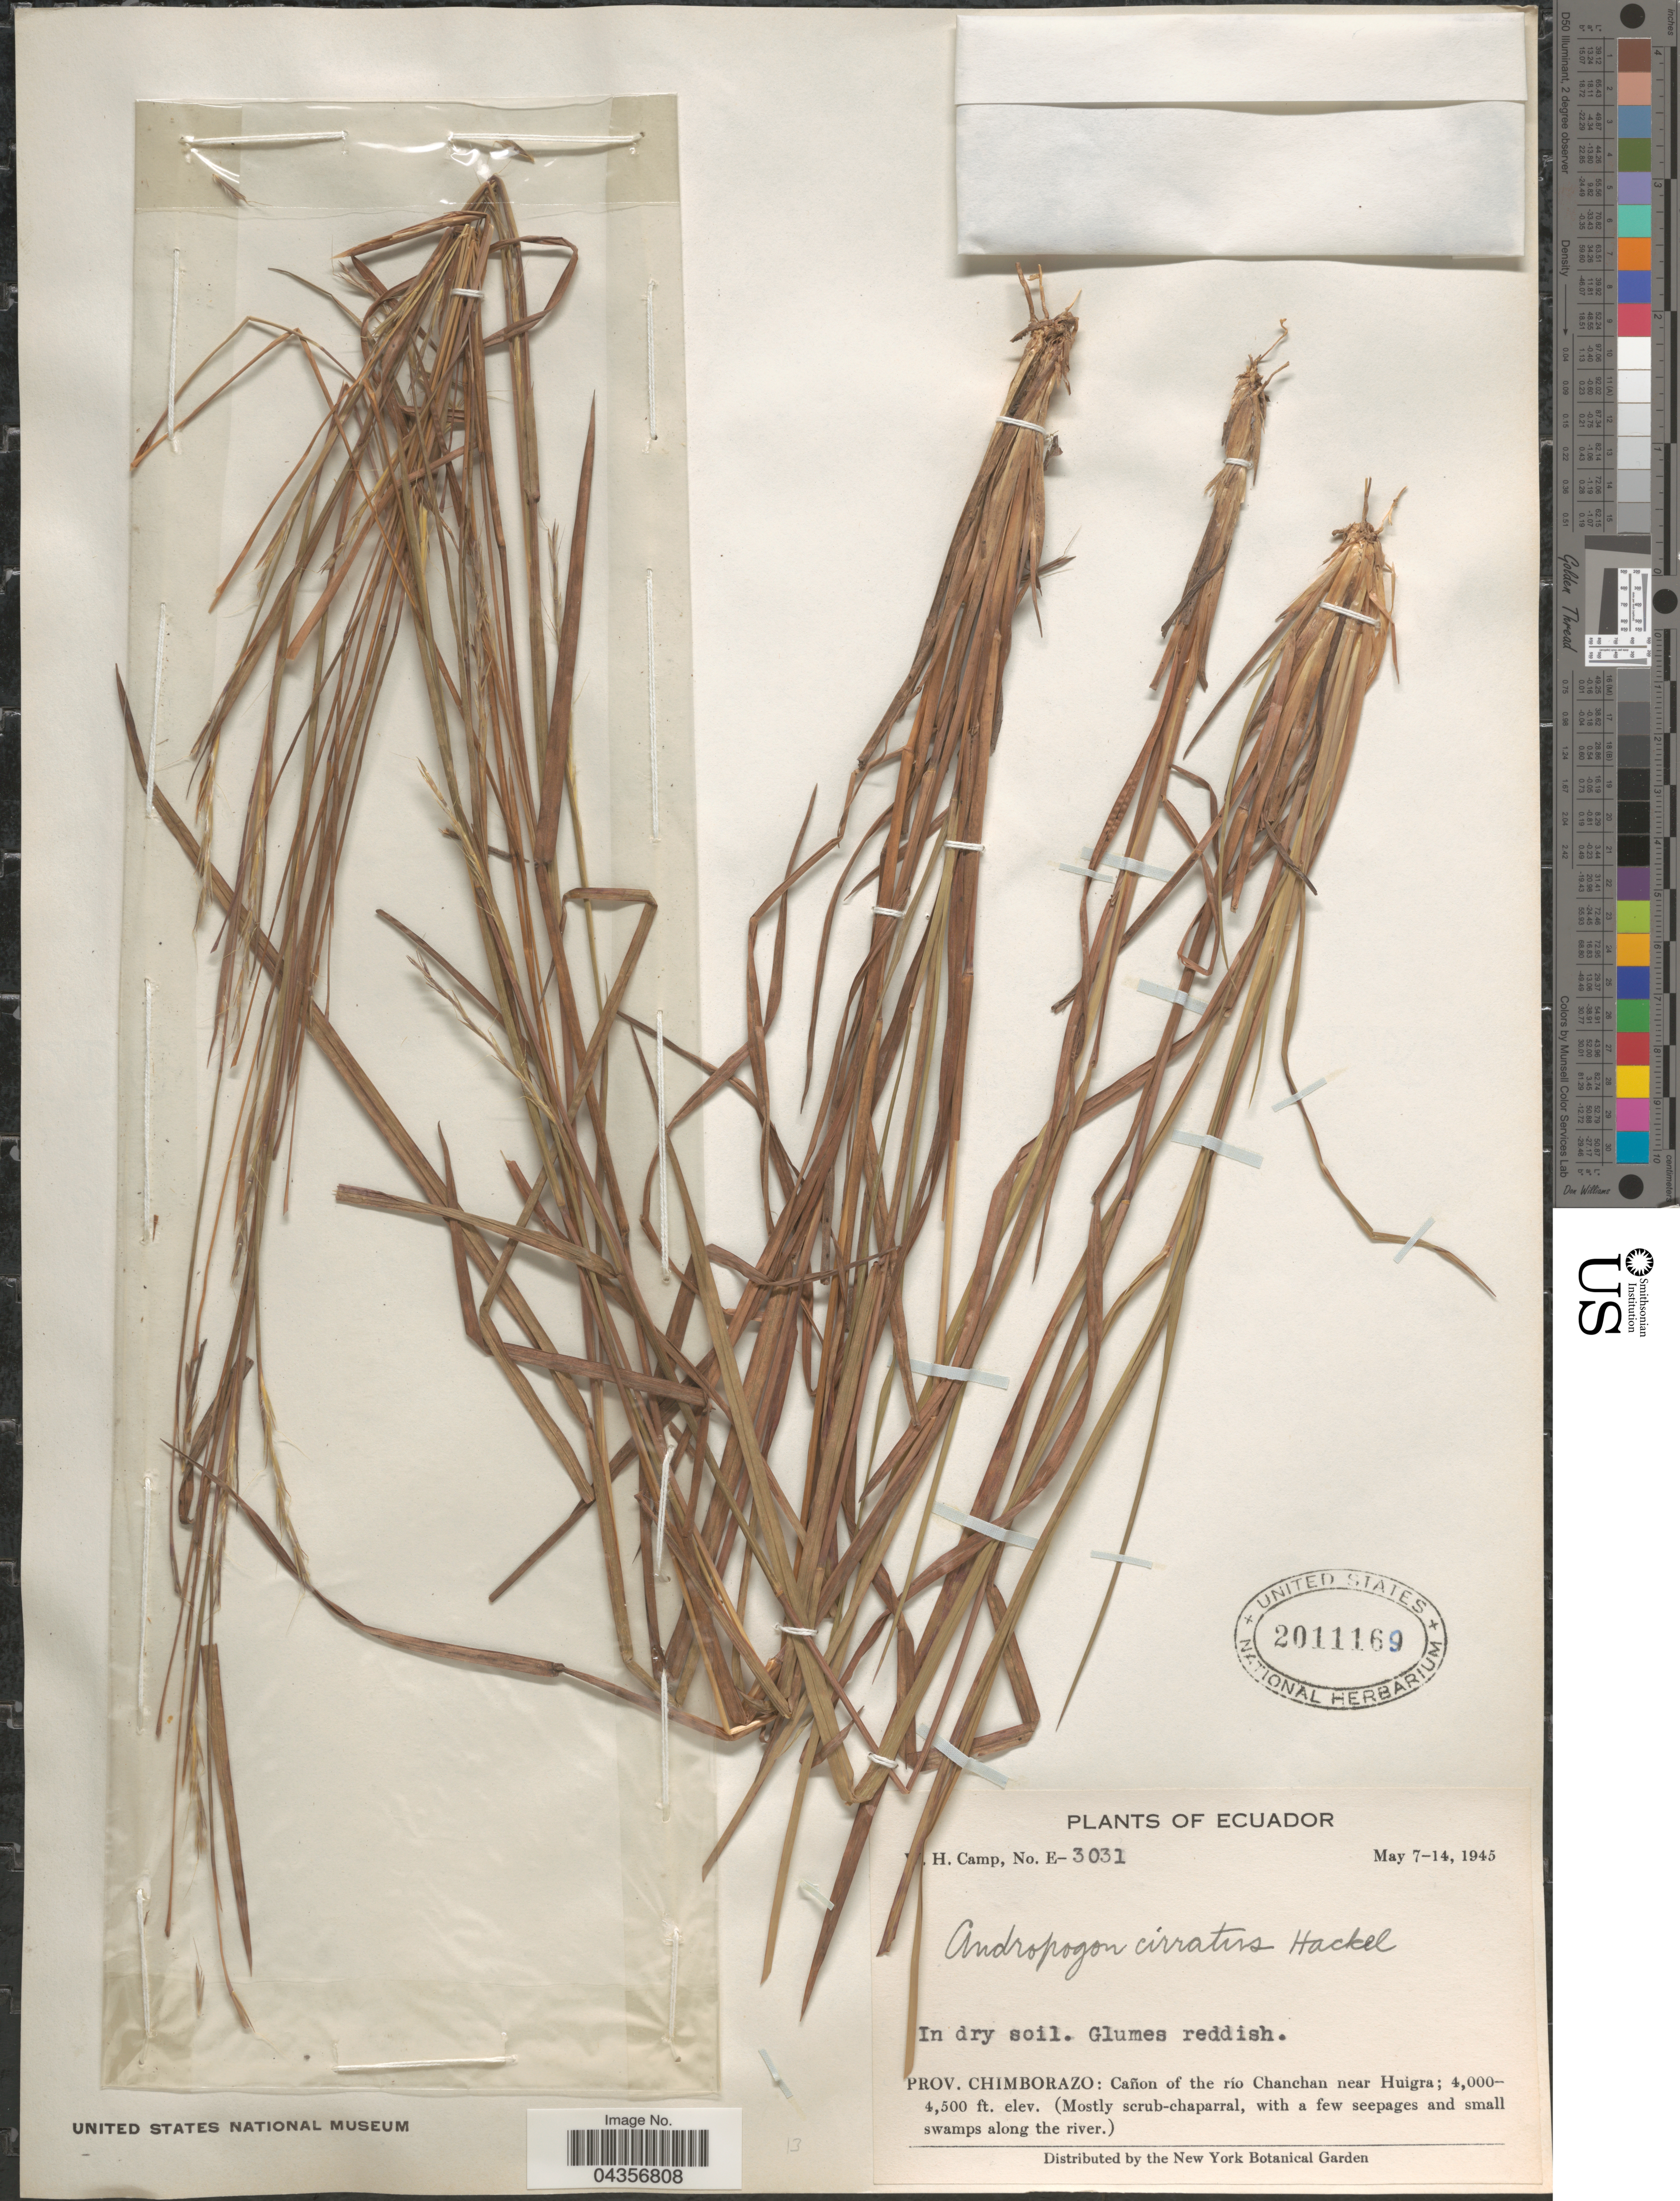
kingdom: Plantae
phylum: Tracheophyta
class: Liliopsida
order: Poales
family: Poaceae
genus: Schizachyrium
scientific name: Schizachyrium sanguineum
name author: (Retz.) Alston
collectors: W. H. Camp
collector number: E-3031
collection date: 1945-05-07/1945-05-14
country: Ecuador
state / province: Chimborazo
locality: Prov. Chimborazo: Cañon of the río Chanchan near Huigra.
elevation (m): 1219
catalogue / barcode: US 2011169